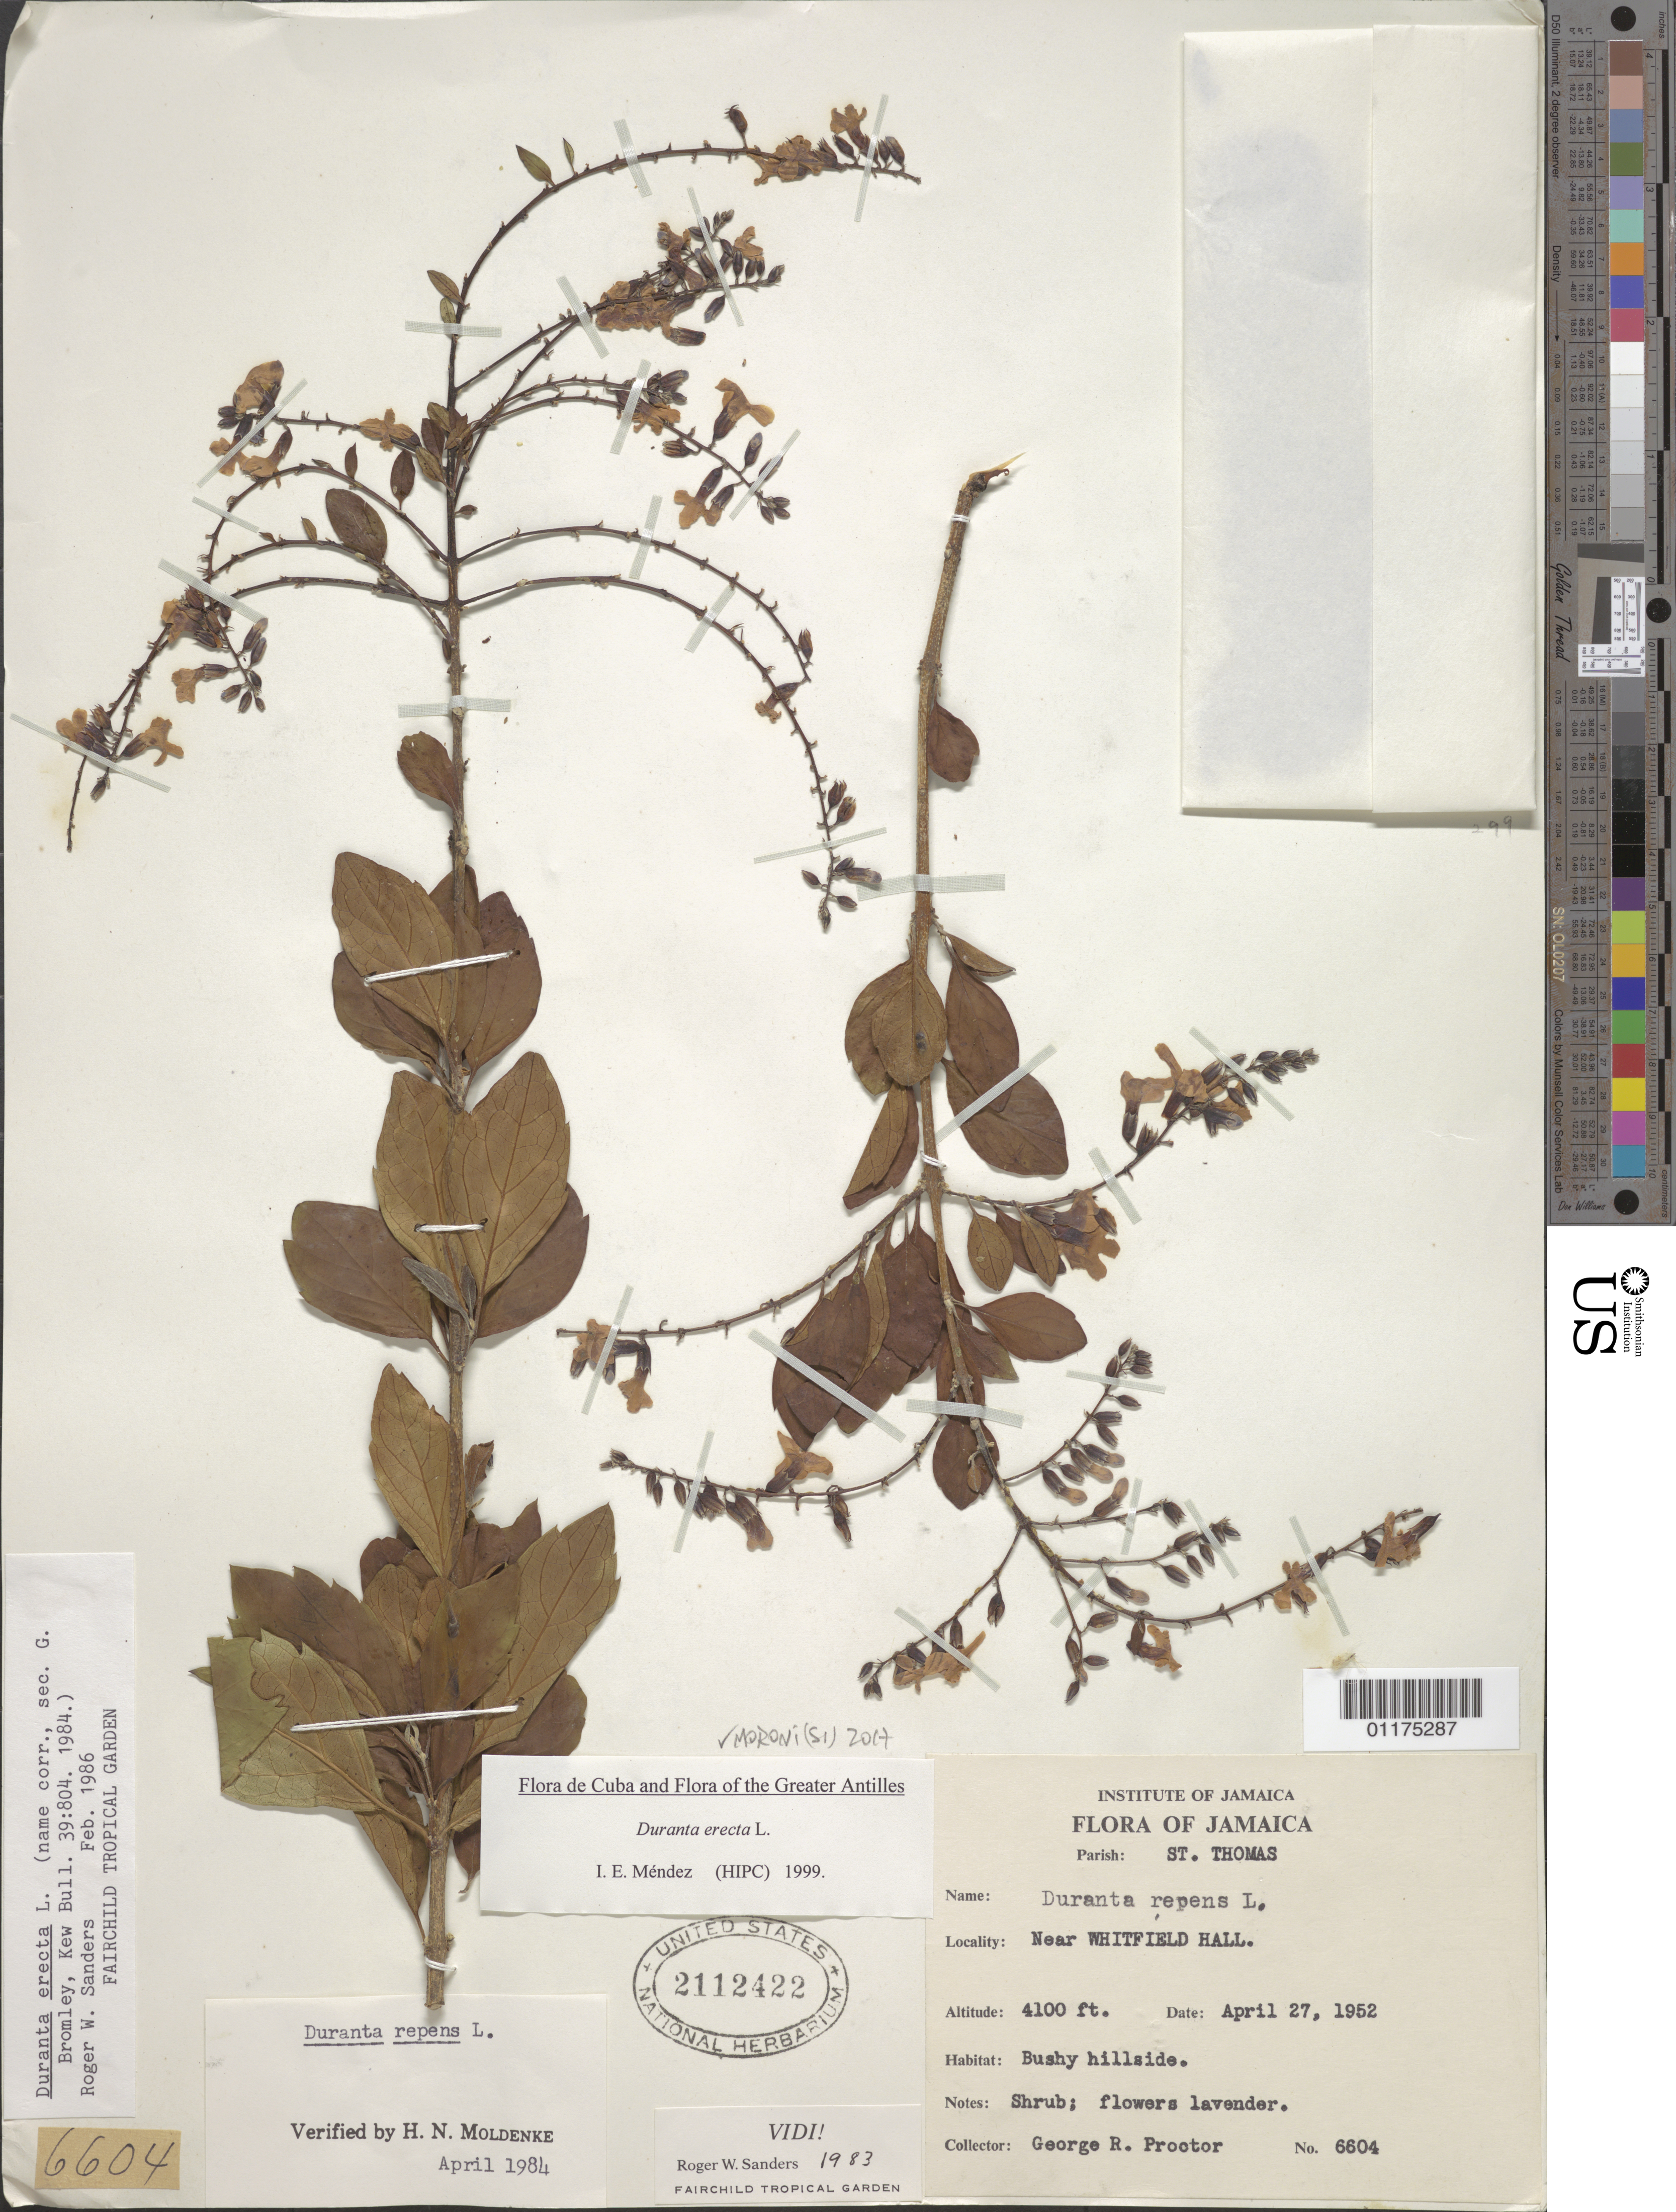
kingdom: Plantae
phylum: Tracheophyta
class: Magnoliopsida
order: Lamiales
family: Verbenaceae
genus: Duranta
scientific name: Duranta erecta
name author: L.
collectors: G. R. Proctor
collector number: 6604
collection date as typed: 27 Apr 1952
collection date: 1952-04-27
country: Jamaica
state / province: Saint Thomas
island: Jamaica I.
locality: Near Whitfield Mall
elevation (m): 1250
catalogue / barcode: US 2112422